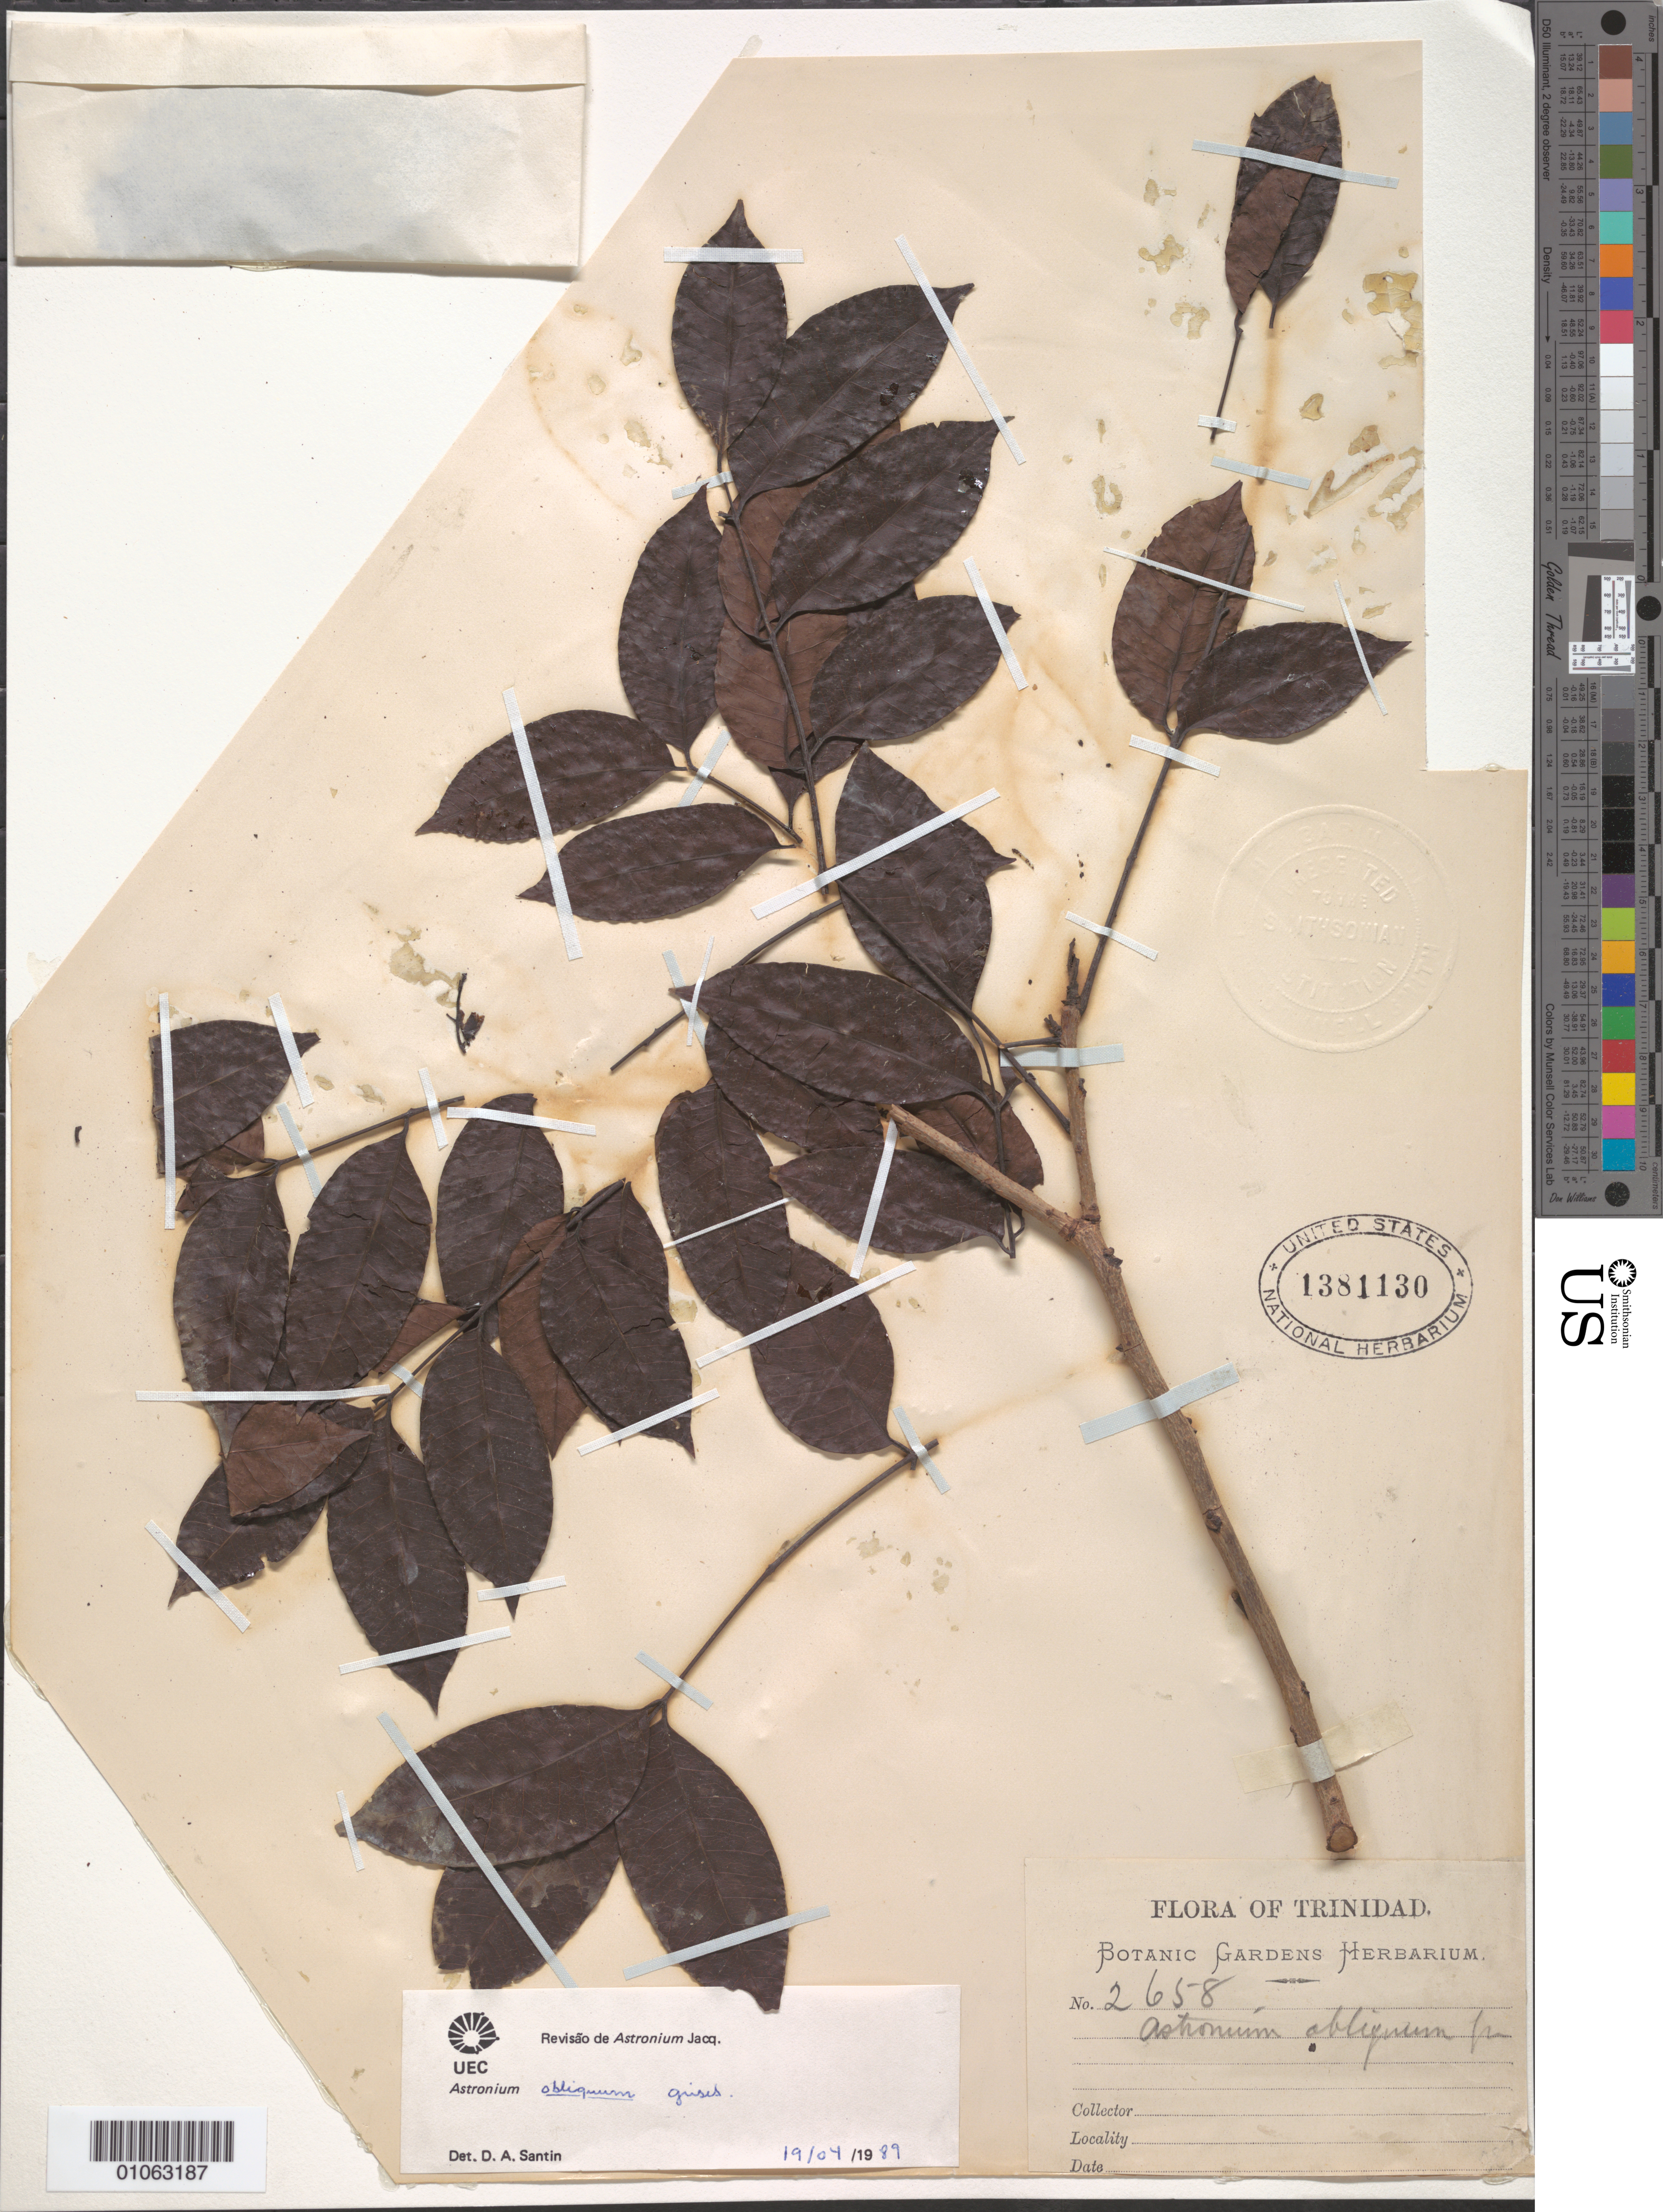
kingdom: Plantae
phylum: Tracheophyta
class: Magnoliopsida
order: Sapindales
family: Anacardiaceae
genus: Astronium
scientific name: Astronium obliquum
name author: Griseb.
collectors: Botanic Gardens Herbarium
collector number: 2658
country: Trinidad and Tobago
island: Trinidad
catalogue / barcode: US 1381130